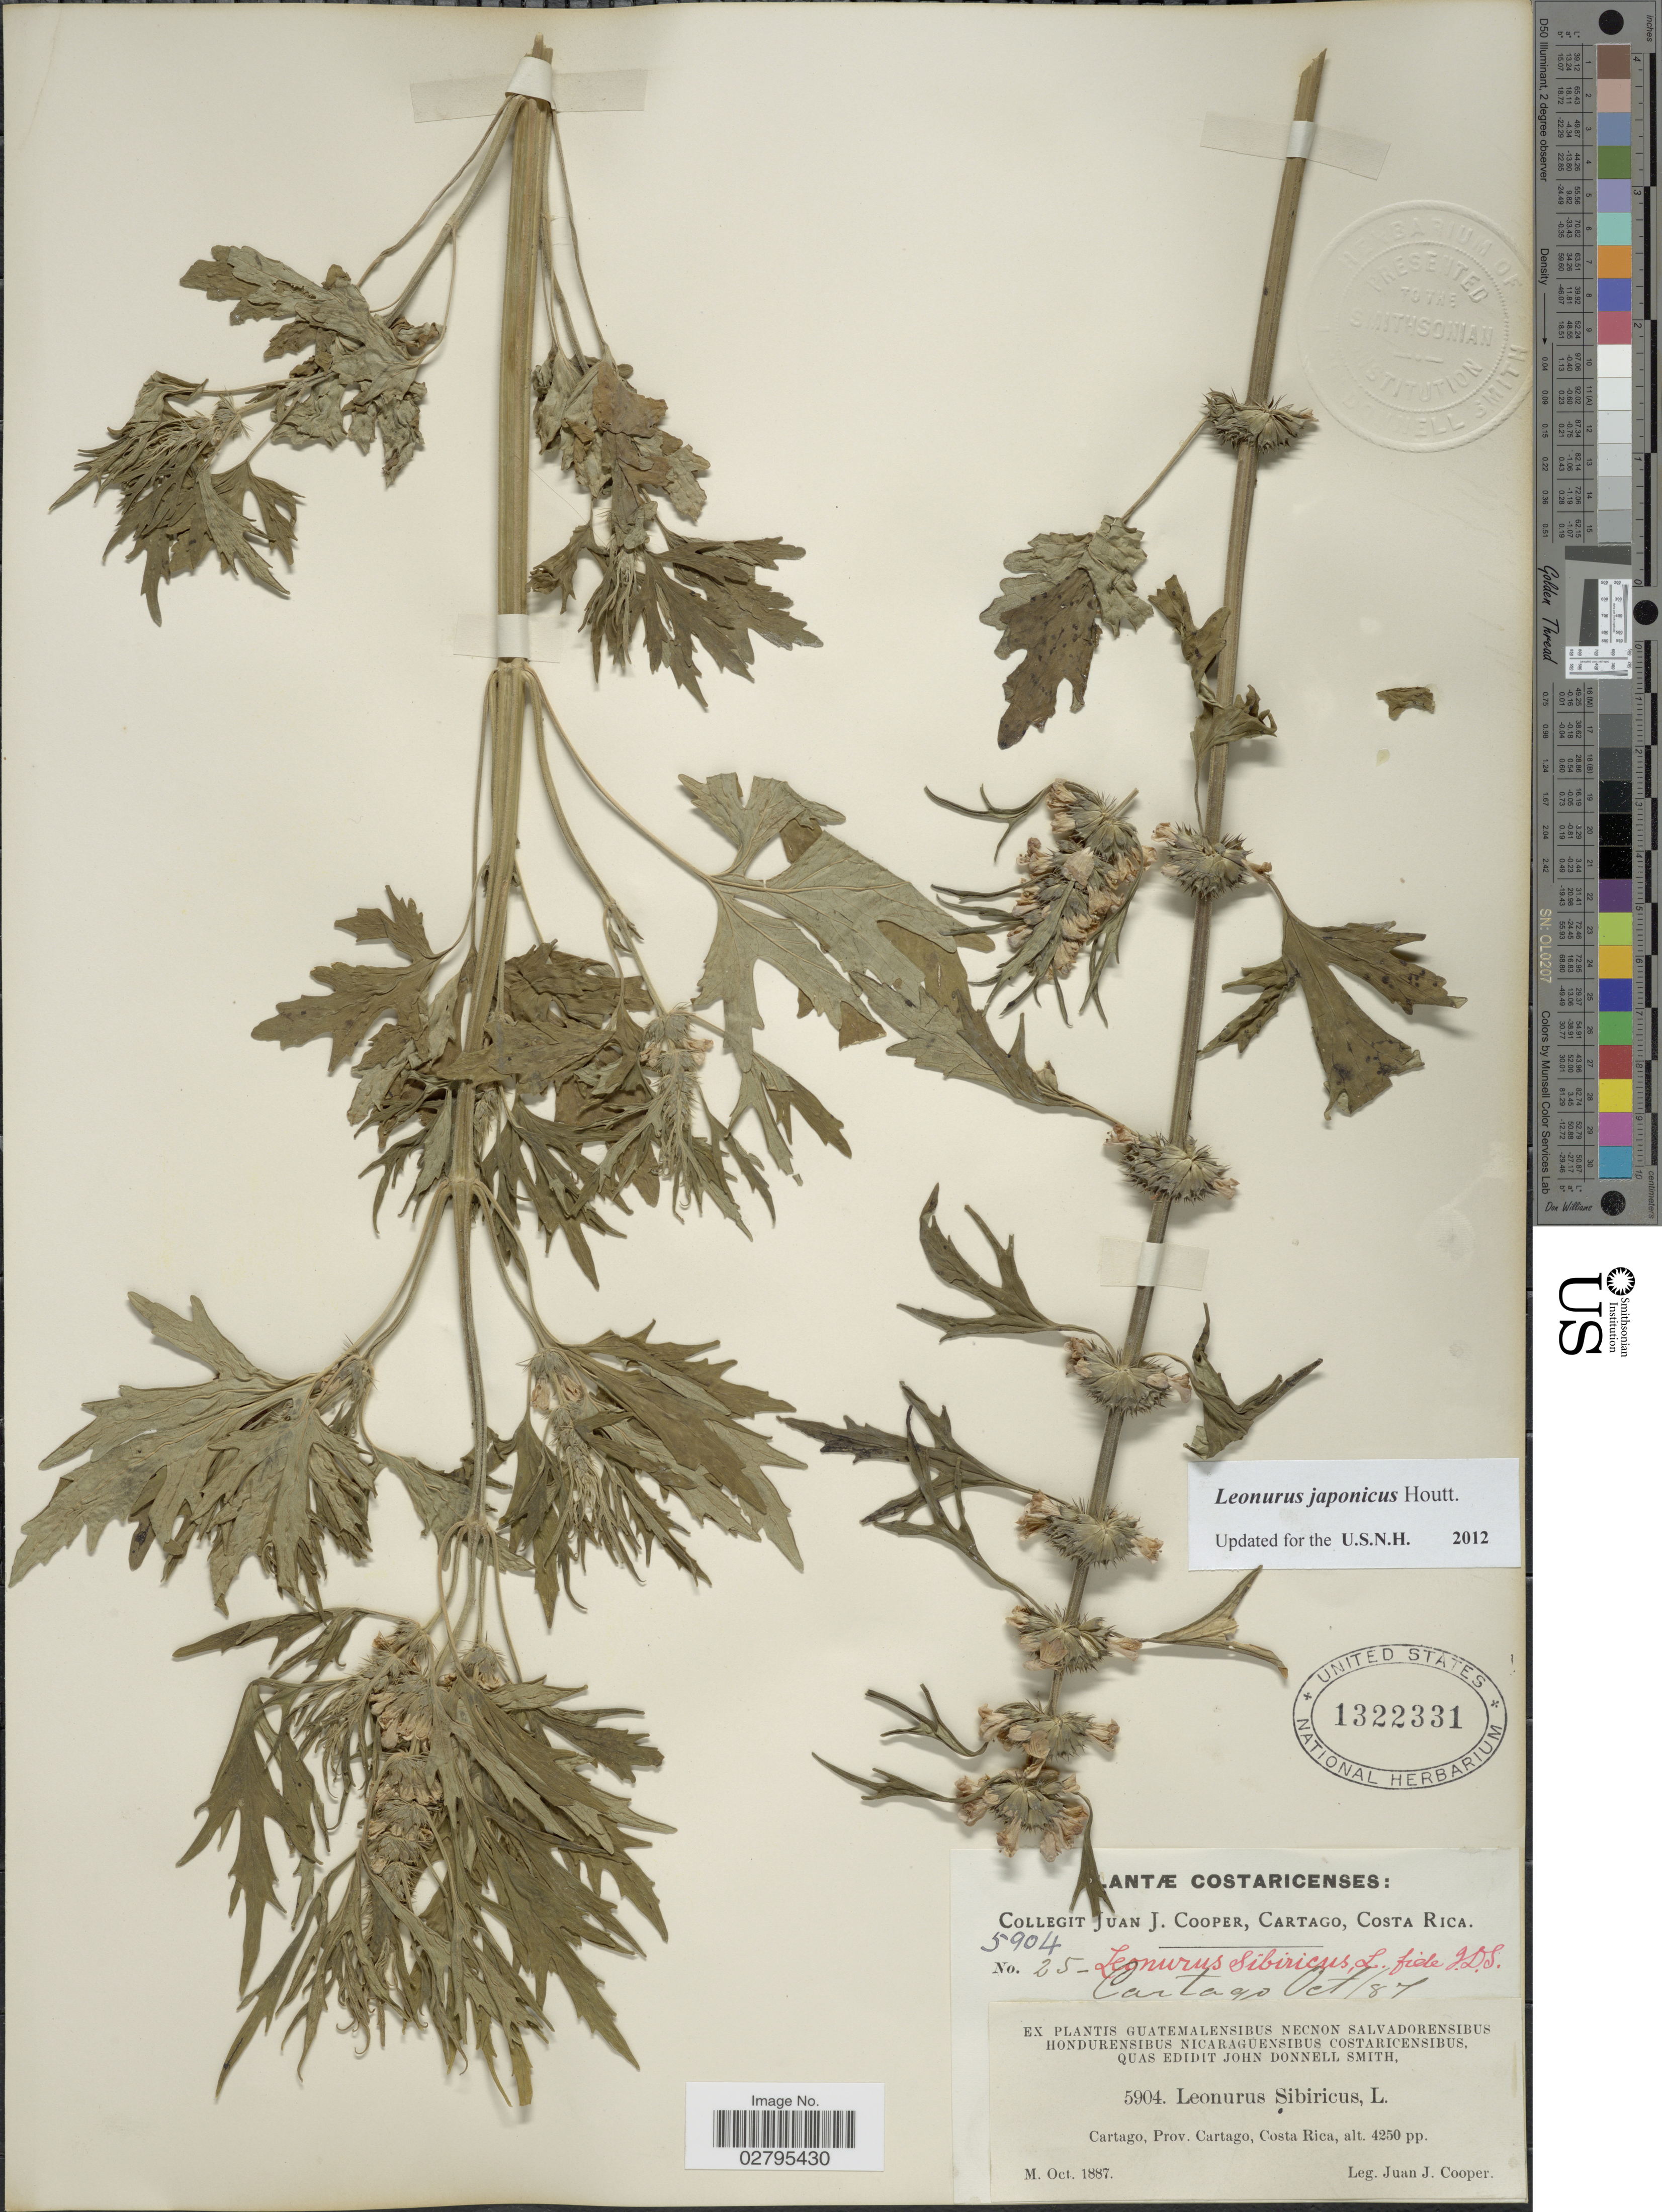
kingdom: Plantae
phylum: Tracheophyta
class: Magnoliopsida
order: Lamiales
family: Lamiaceae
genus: Leonurus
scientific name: Leonurus japonicus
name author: Houtt.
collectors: J. J. Cooper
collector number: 5904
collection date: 1887-10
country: Costa Rica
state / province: Cartago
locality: Prov. Cartago.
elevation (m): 1295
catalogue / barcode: US 1322331